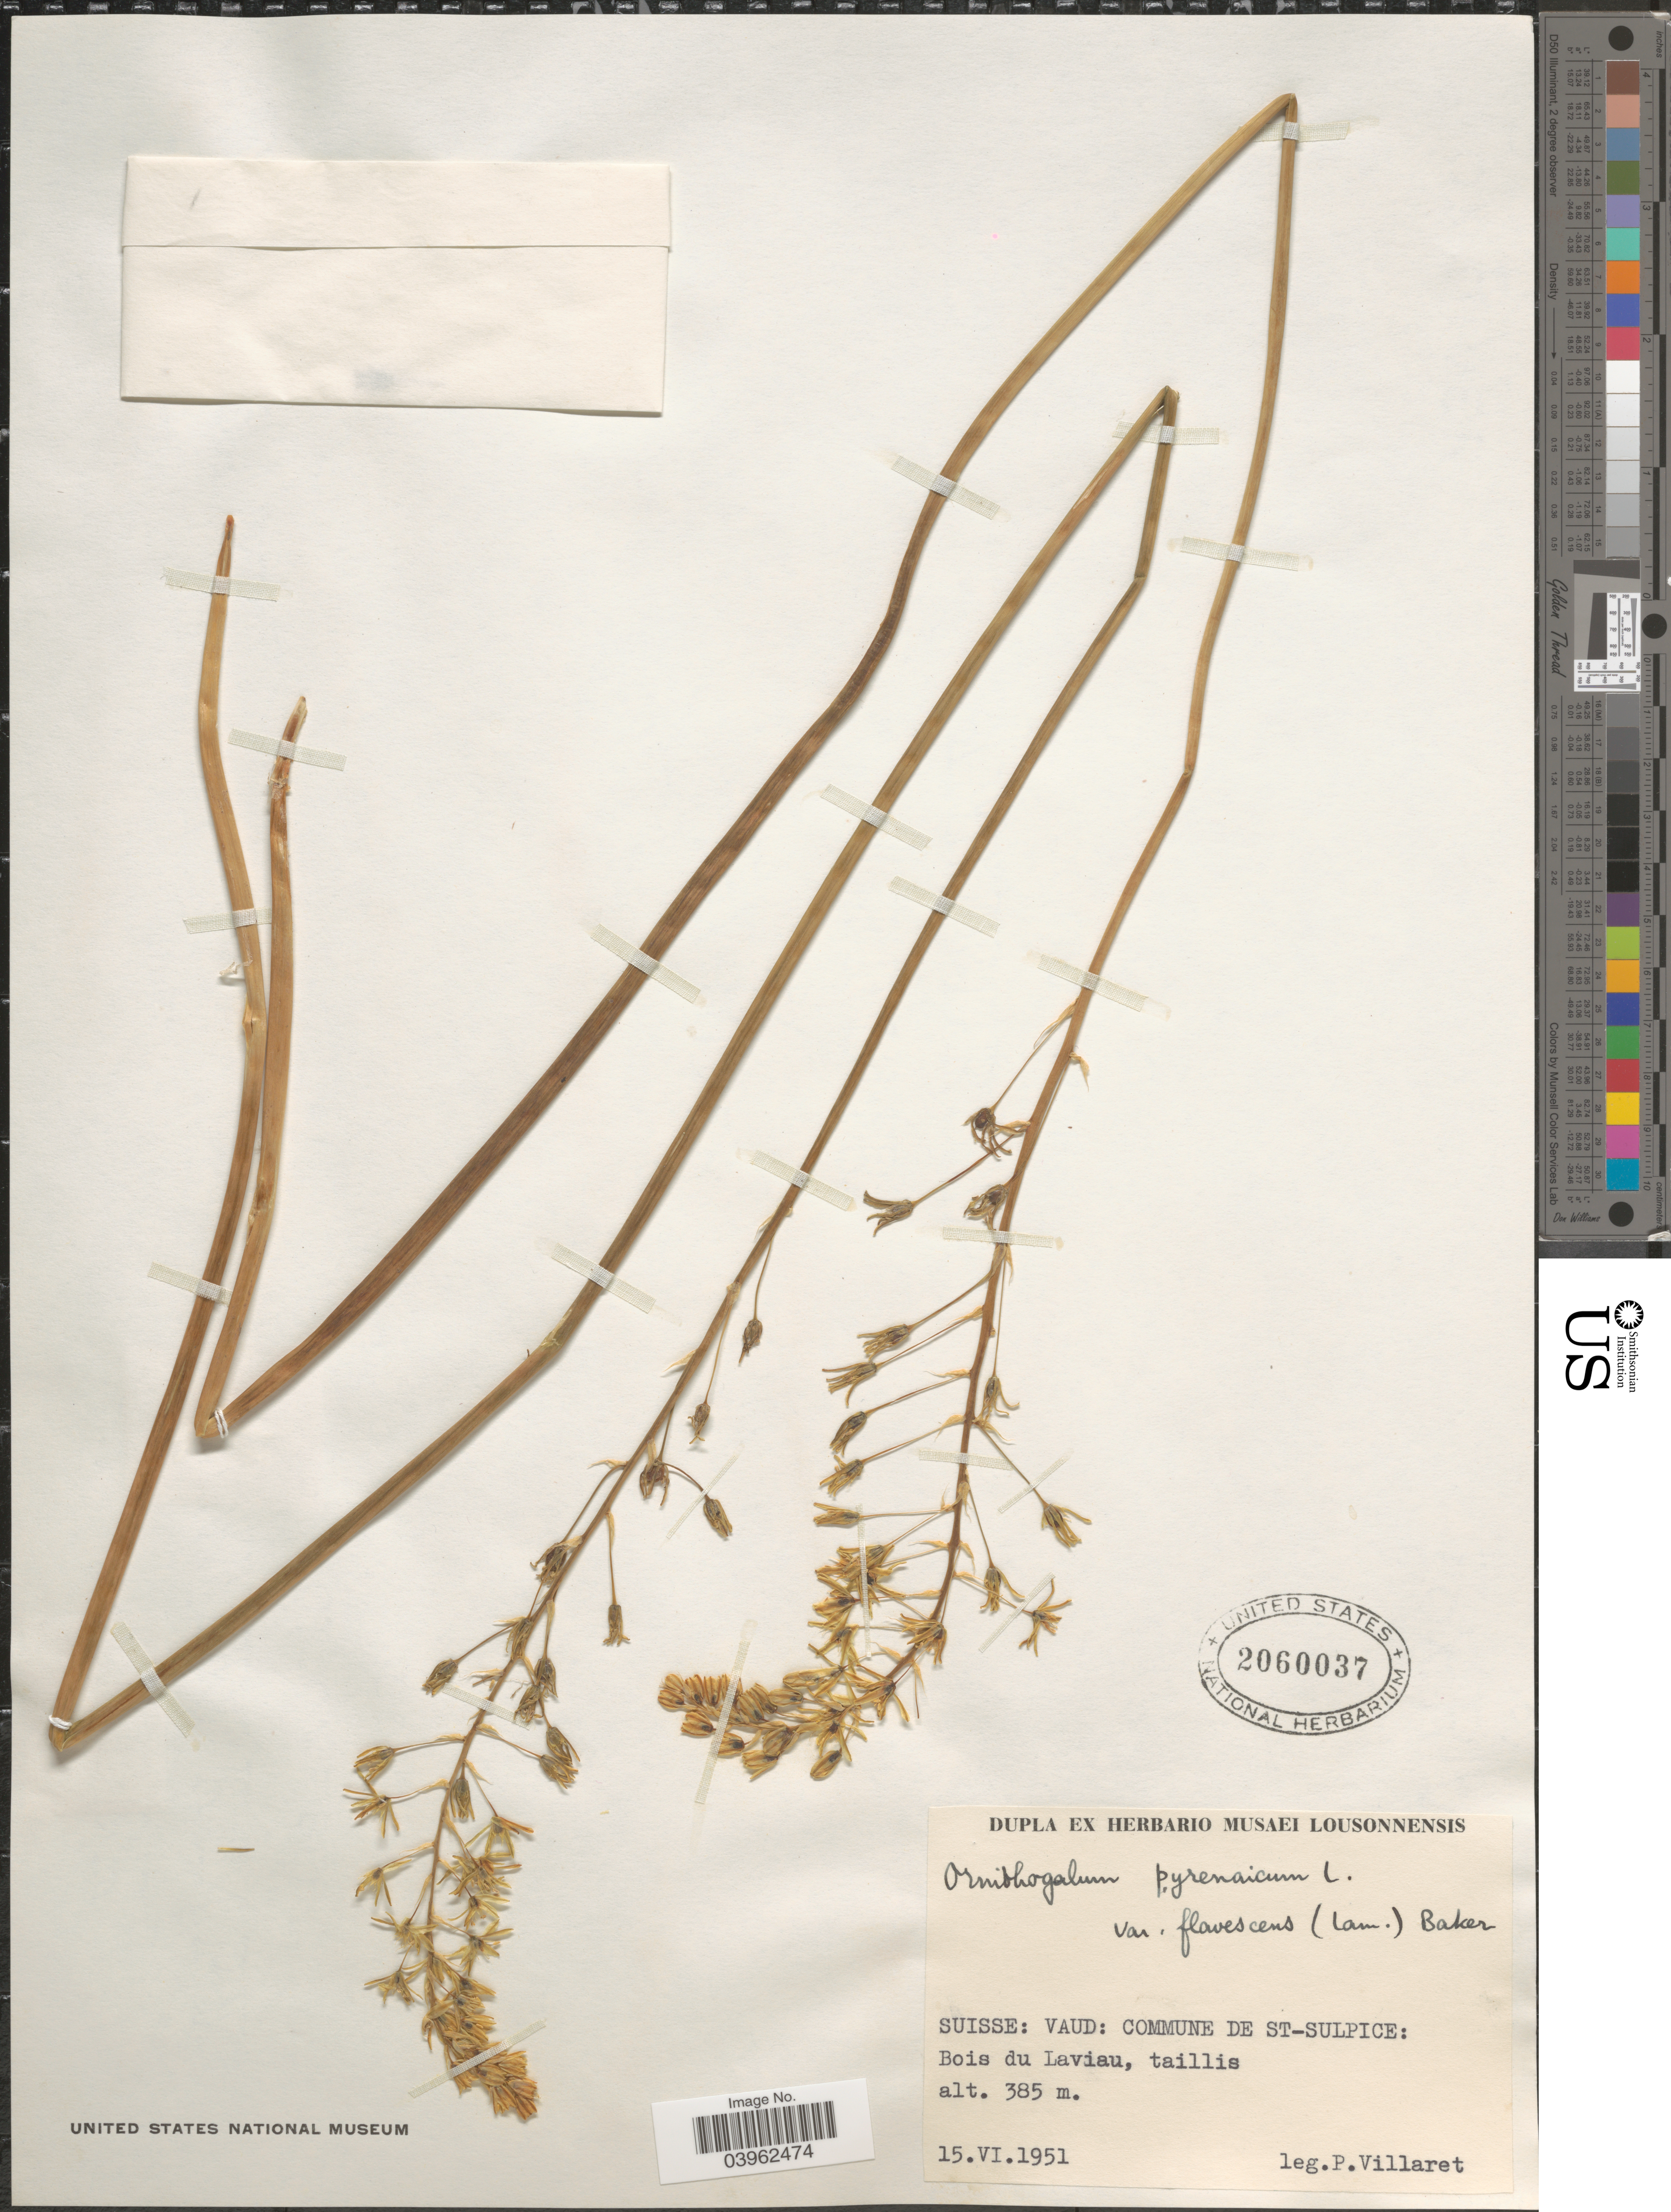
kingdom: Plantae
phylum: Tracheophyta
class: Liliopsida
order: Asparagales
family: Asparagaceae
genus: Ornithogalum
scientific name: Ornithogalum pyrenaicum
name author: L.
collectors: P. Villaret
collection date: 1951-06-15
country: Switzerland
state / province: Vaud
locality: Suisse: Commune de St-Sulpice: Bois du Laviau.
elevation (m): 385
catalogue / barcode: US 2060037